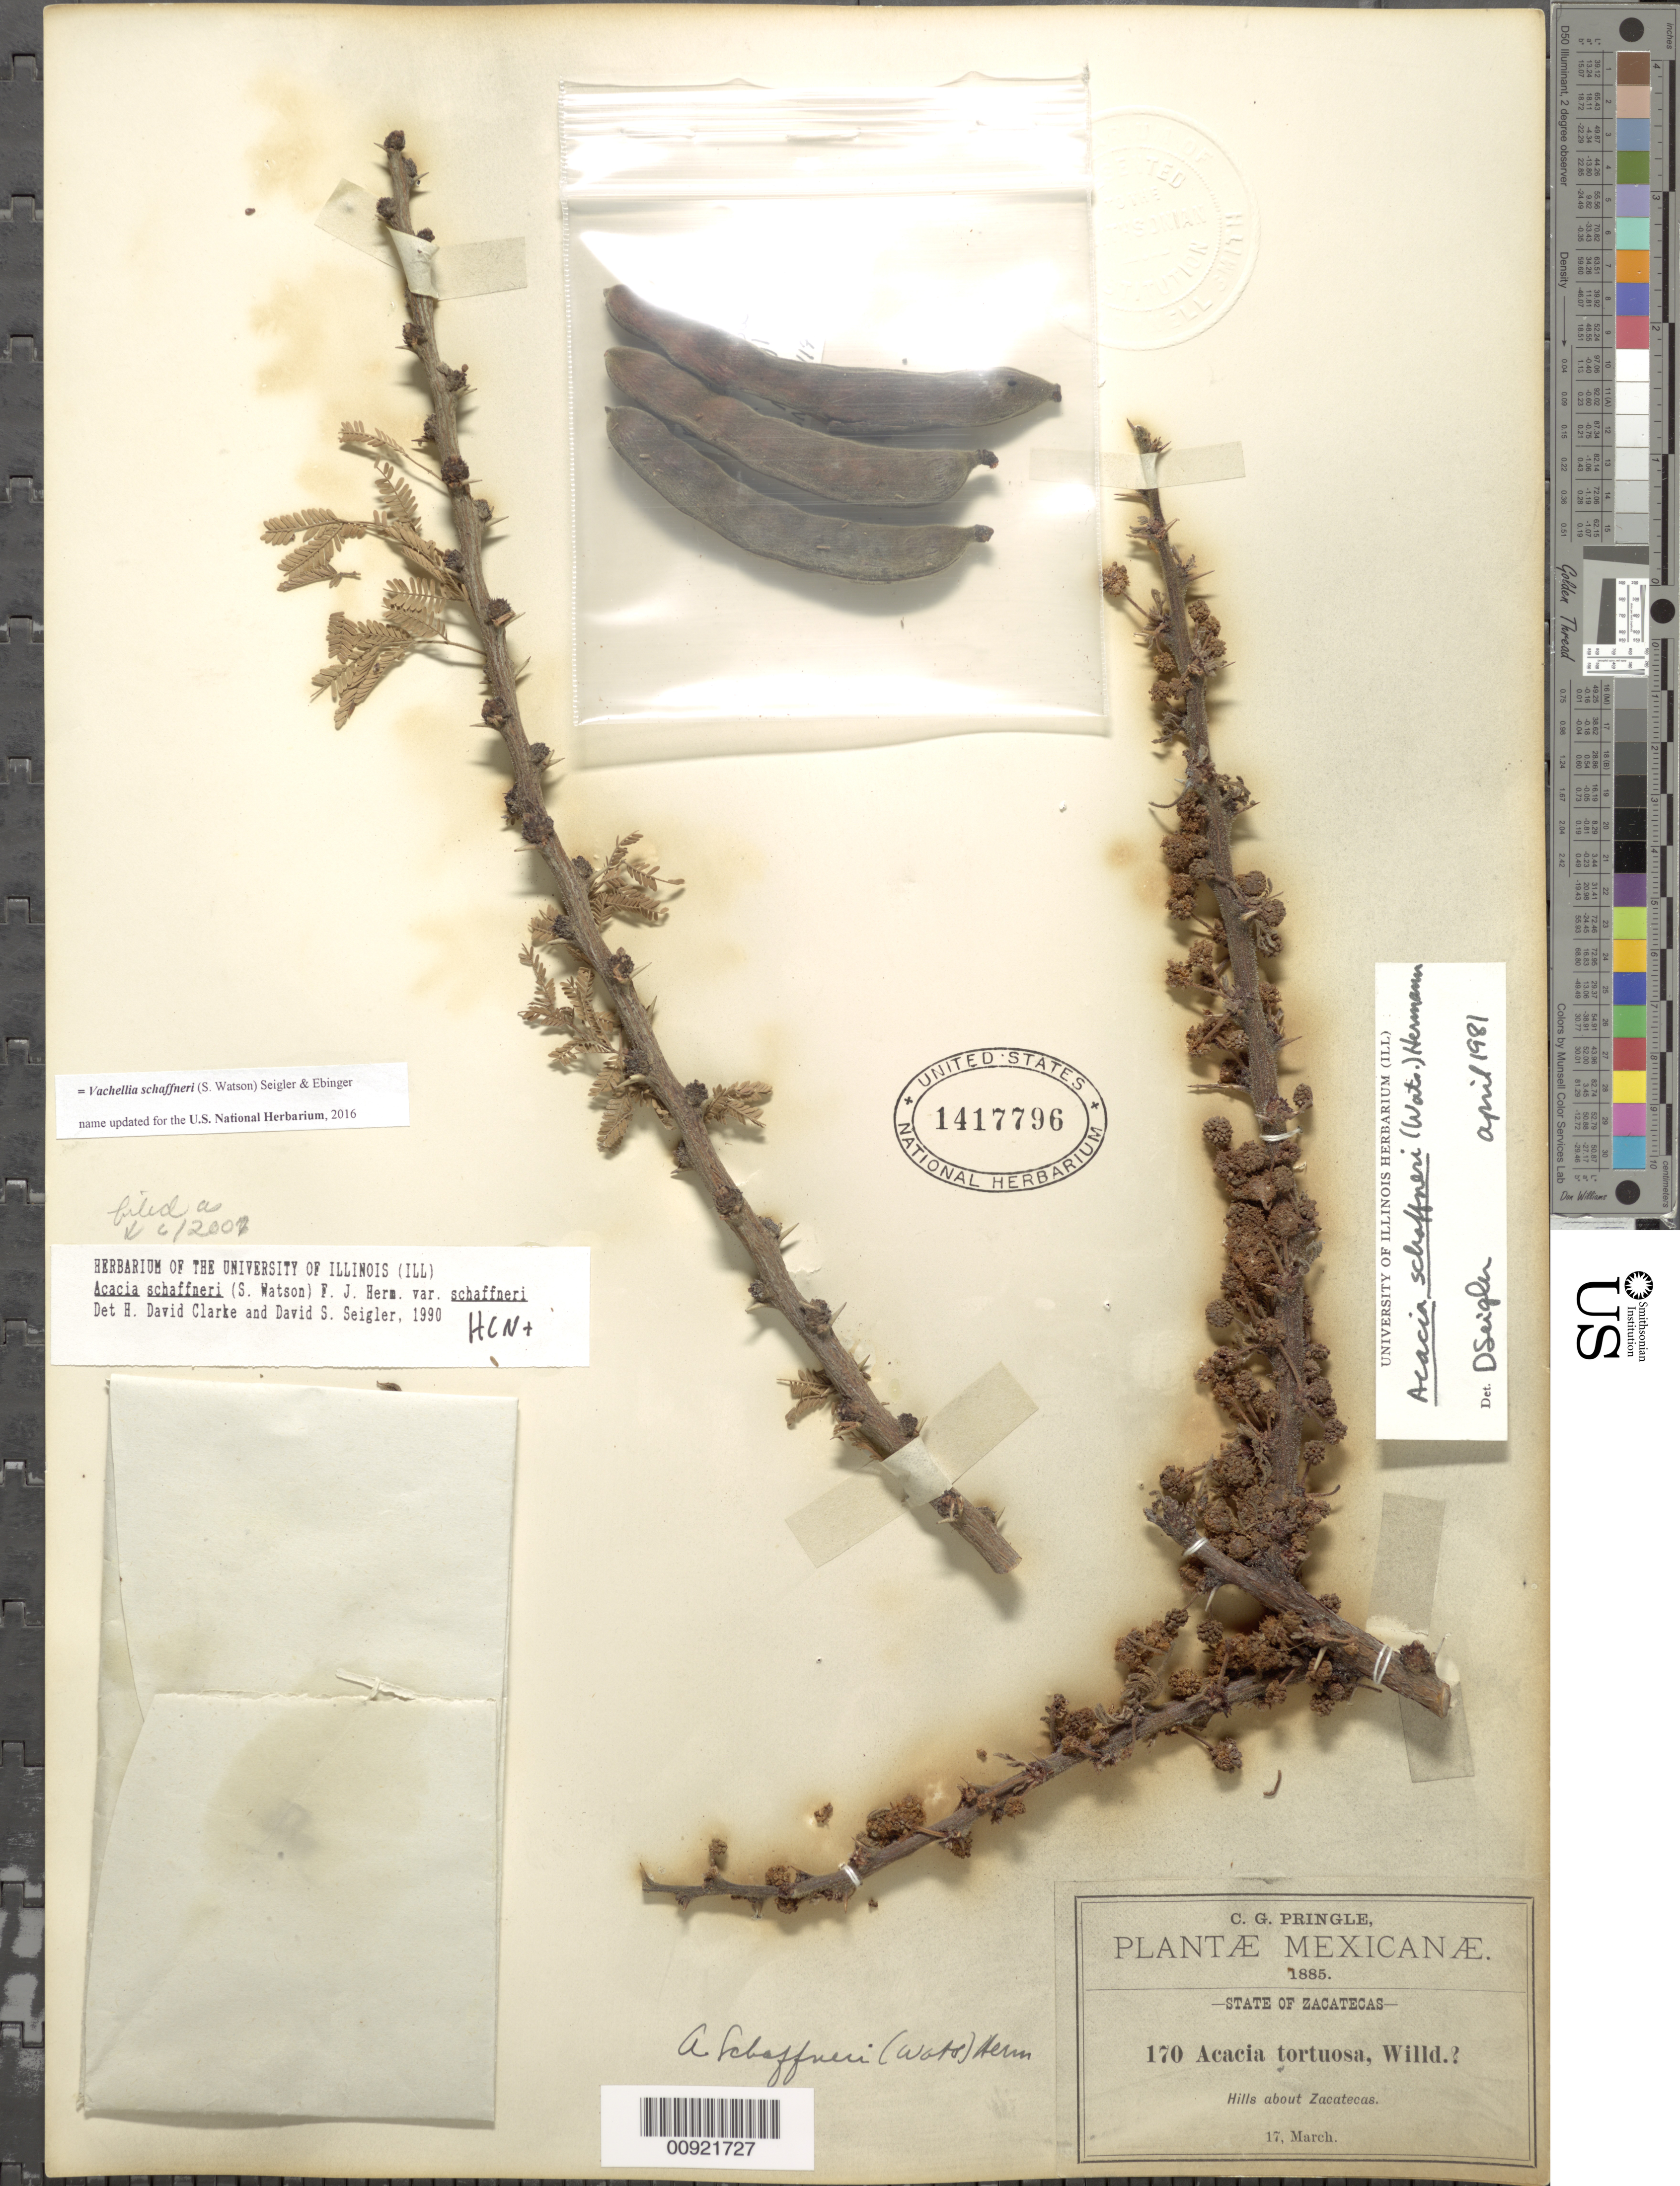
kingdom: Plantae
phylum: Tracheophyta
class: Magnoliopsida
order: Fabales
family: Fabaceae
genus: Vachellia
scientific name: Vachellia schaffneri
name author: (S. Watson) Seigler & Ebinger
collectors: C. G. Pringle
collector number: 170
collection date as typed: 17 Mar 1885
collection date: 1885-03-17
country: Mexico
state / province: Zacatecas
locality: About Zacatecas, State of Zacatecas.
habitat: Hills.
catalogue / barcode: US 1417796